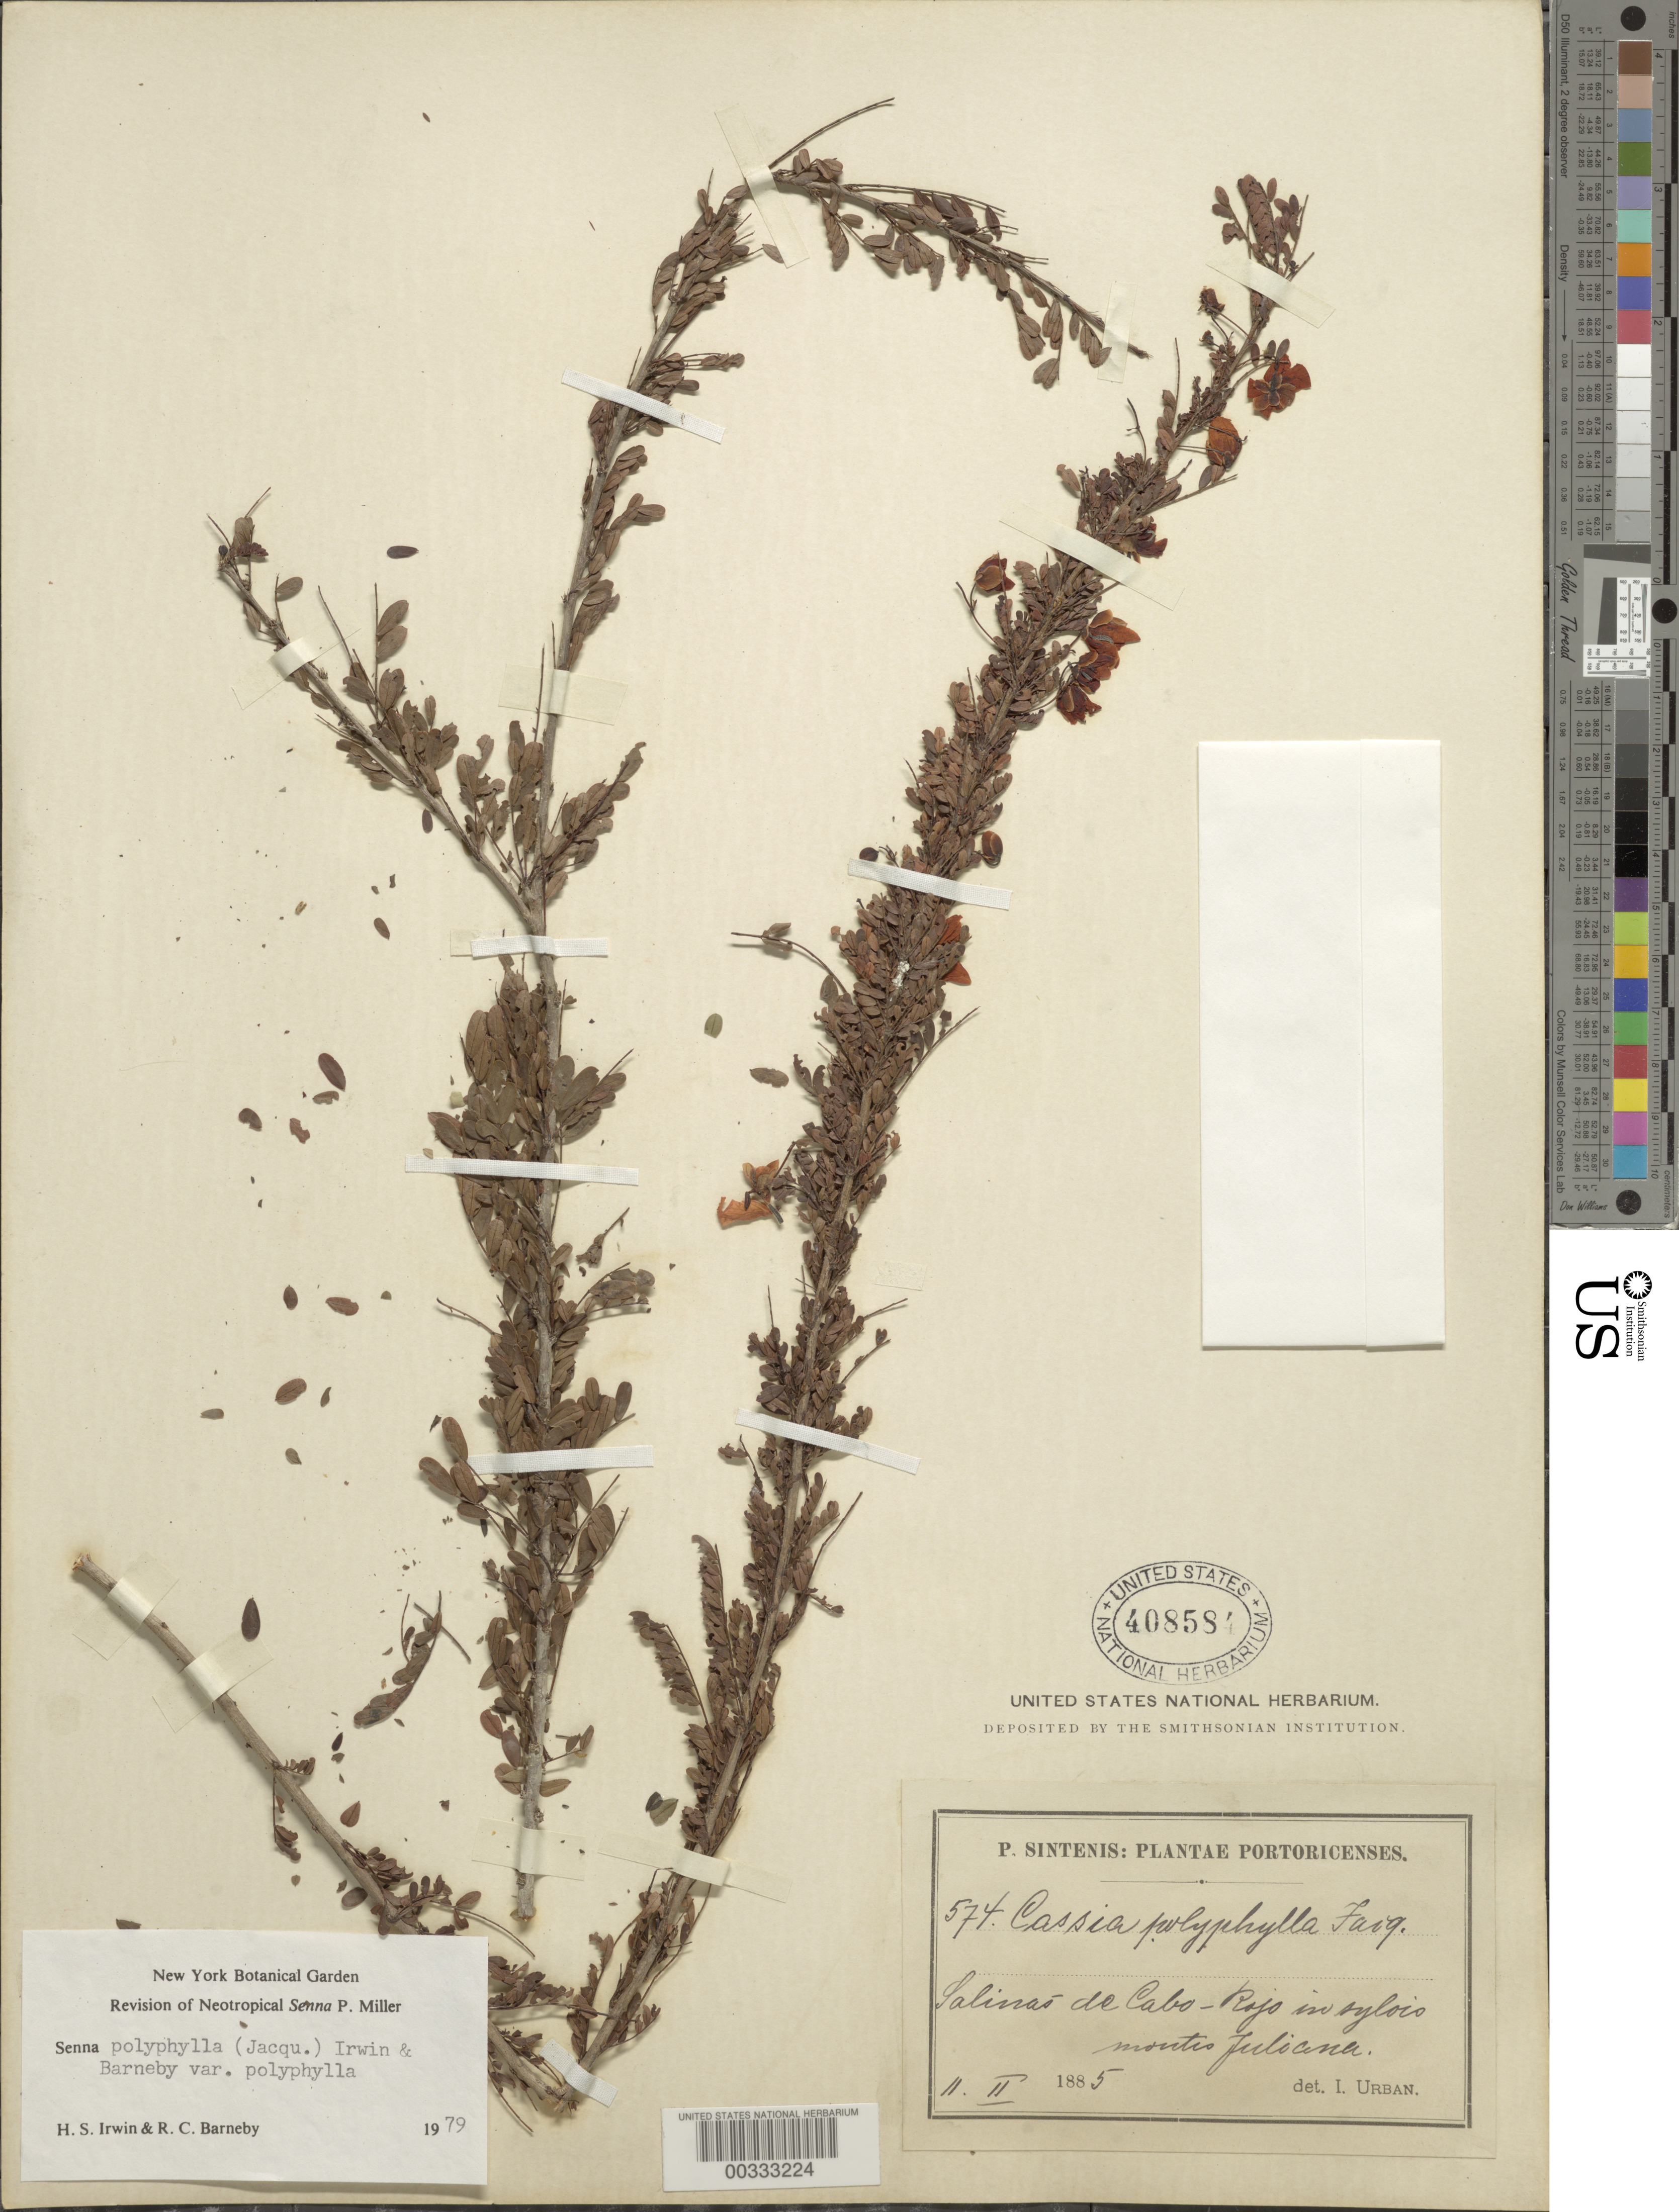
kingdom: Plantae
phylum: Tracheophyta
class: Magnoliopsida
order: Fabales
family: Fabaceae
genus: Senna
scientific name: Senna polyphylla var. polyphylla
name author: (Jacq.) H.S. Irwin & Barneby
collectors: P. Sintenis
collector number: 574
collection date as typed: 11 Feb 1885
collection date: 1885-02-11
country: Puerto Rico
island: Greater Antilles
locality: Salinas de cabo-rojo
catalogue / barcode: US 408584